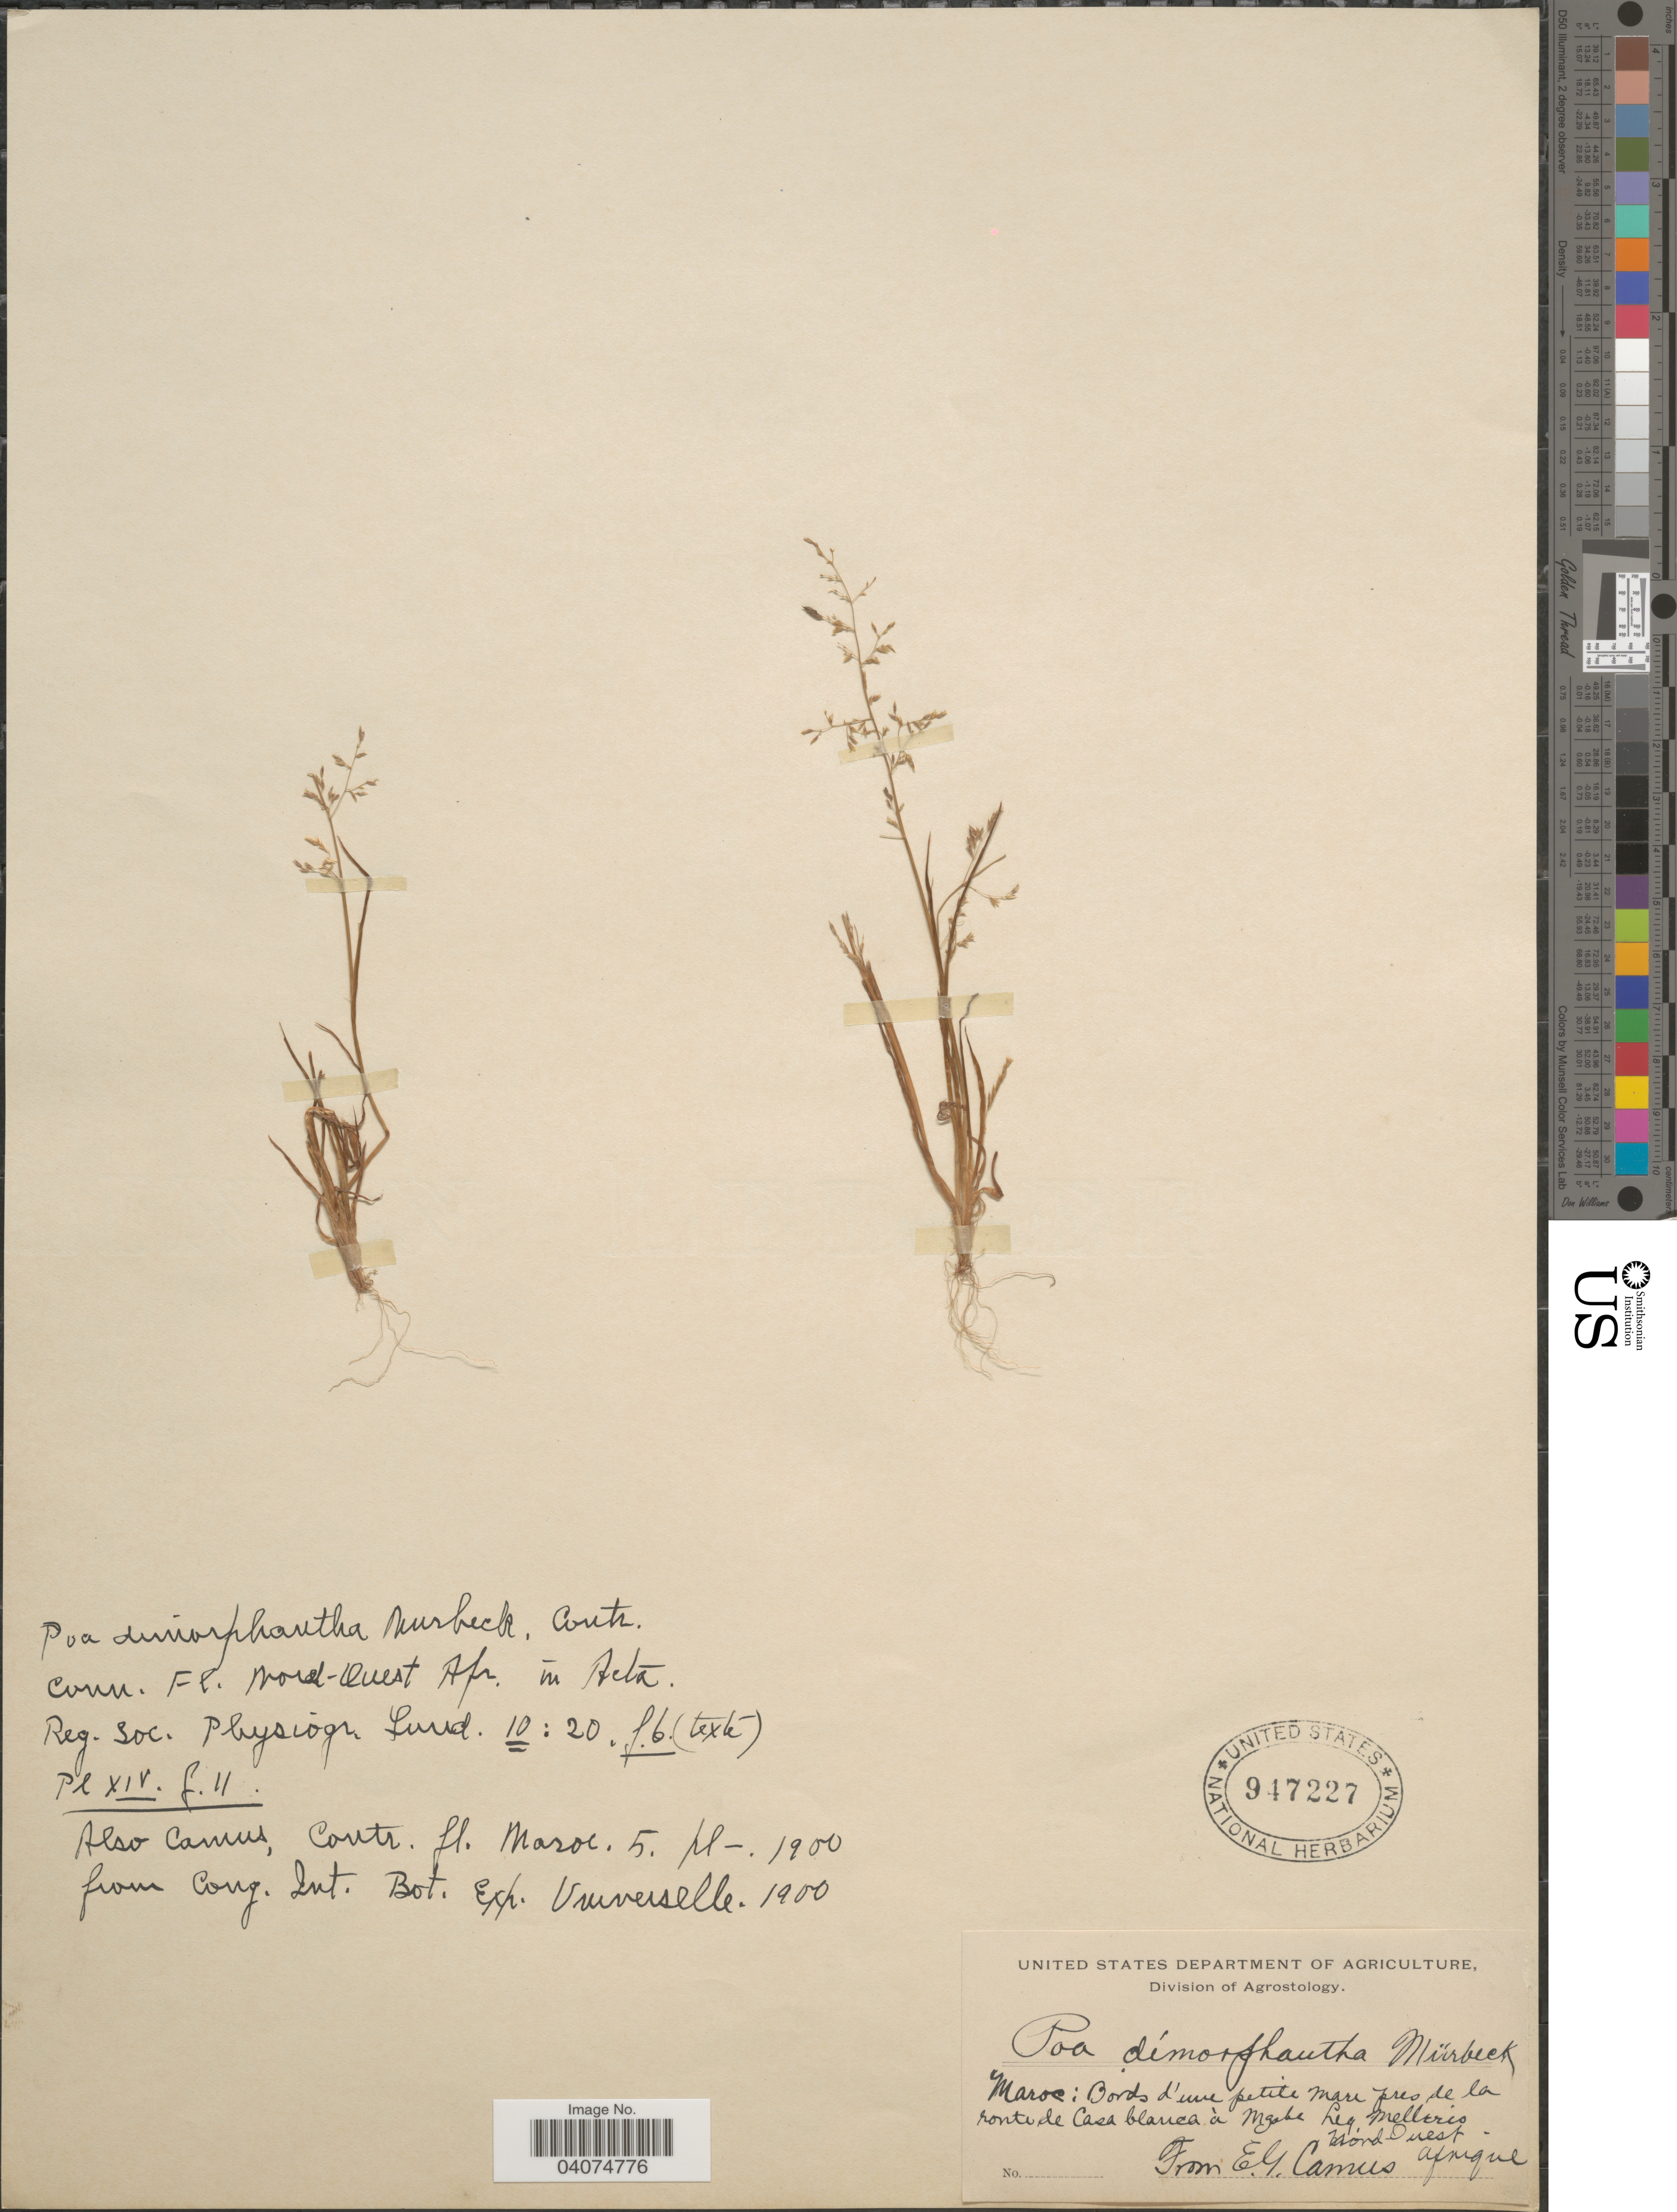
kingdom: Plantae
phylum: Tracheophyta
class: Liliopsida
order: Poales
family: Poaceae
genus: Poa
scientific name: Poa dimorphantha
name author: Murb.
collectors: A. Mellerio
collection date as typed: (20 Apr 1900) on K duplicate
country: Morocco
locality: Bords d' ... petite Marr pres de la fontude Casablanca a Mgabe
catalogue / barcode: US 947227